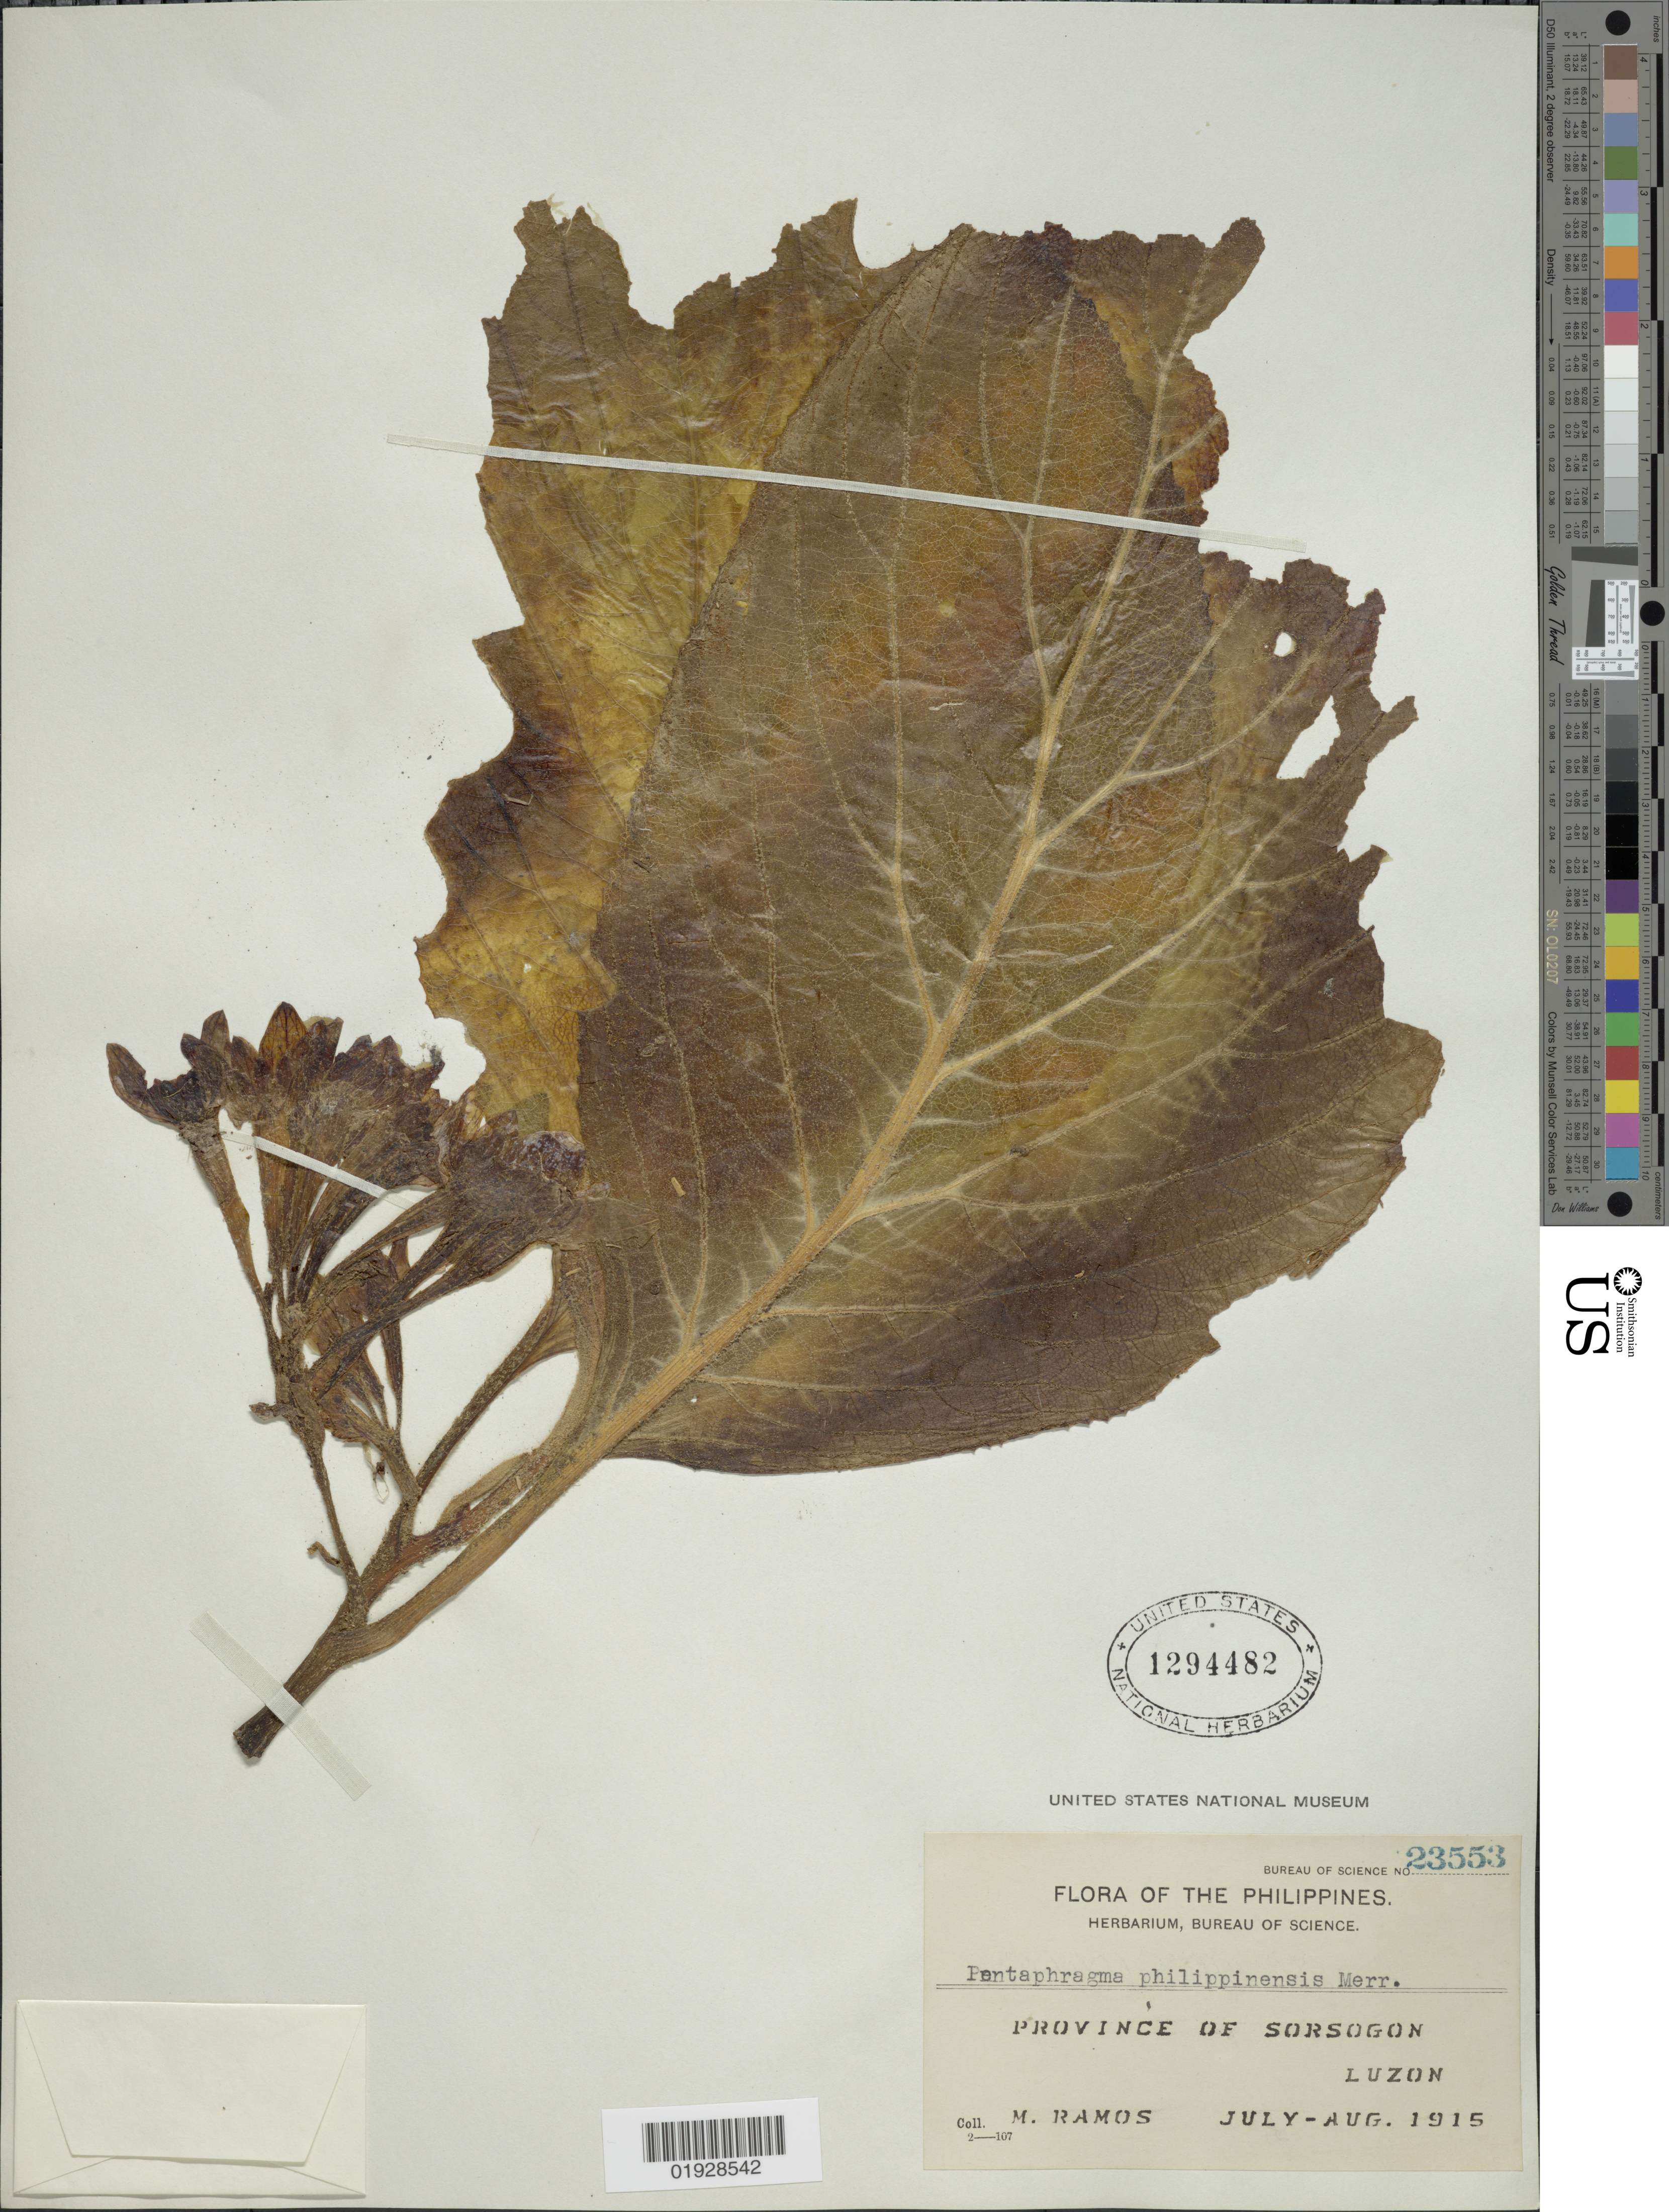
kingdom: Plantae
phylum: Tracheophyta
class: Magnoliopsida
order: Asterales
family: Pentaphragmataceae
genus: Pentaphragma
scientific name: Pentaphragma philippinensis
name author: Merr.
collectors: M. Ramos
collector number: Bureau of Science 23553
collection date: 1915-07/1915-08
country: Philippines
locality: Province of Sorsogon, Luzon.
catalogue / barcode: US 1294482